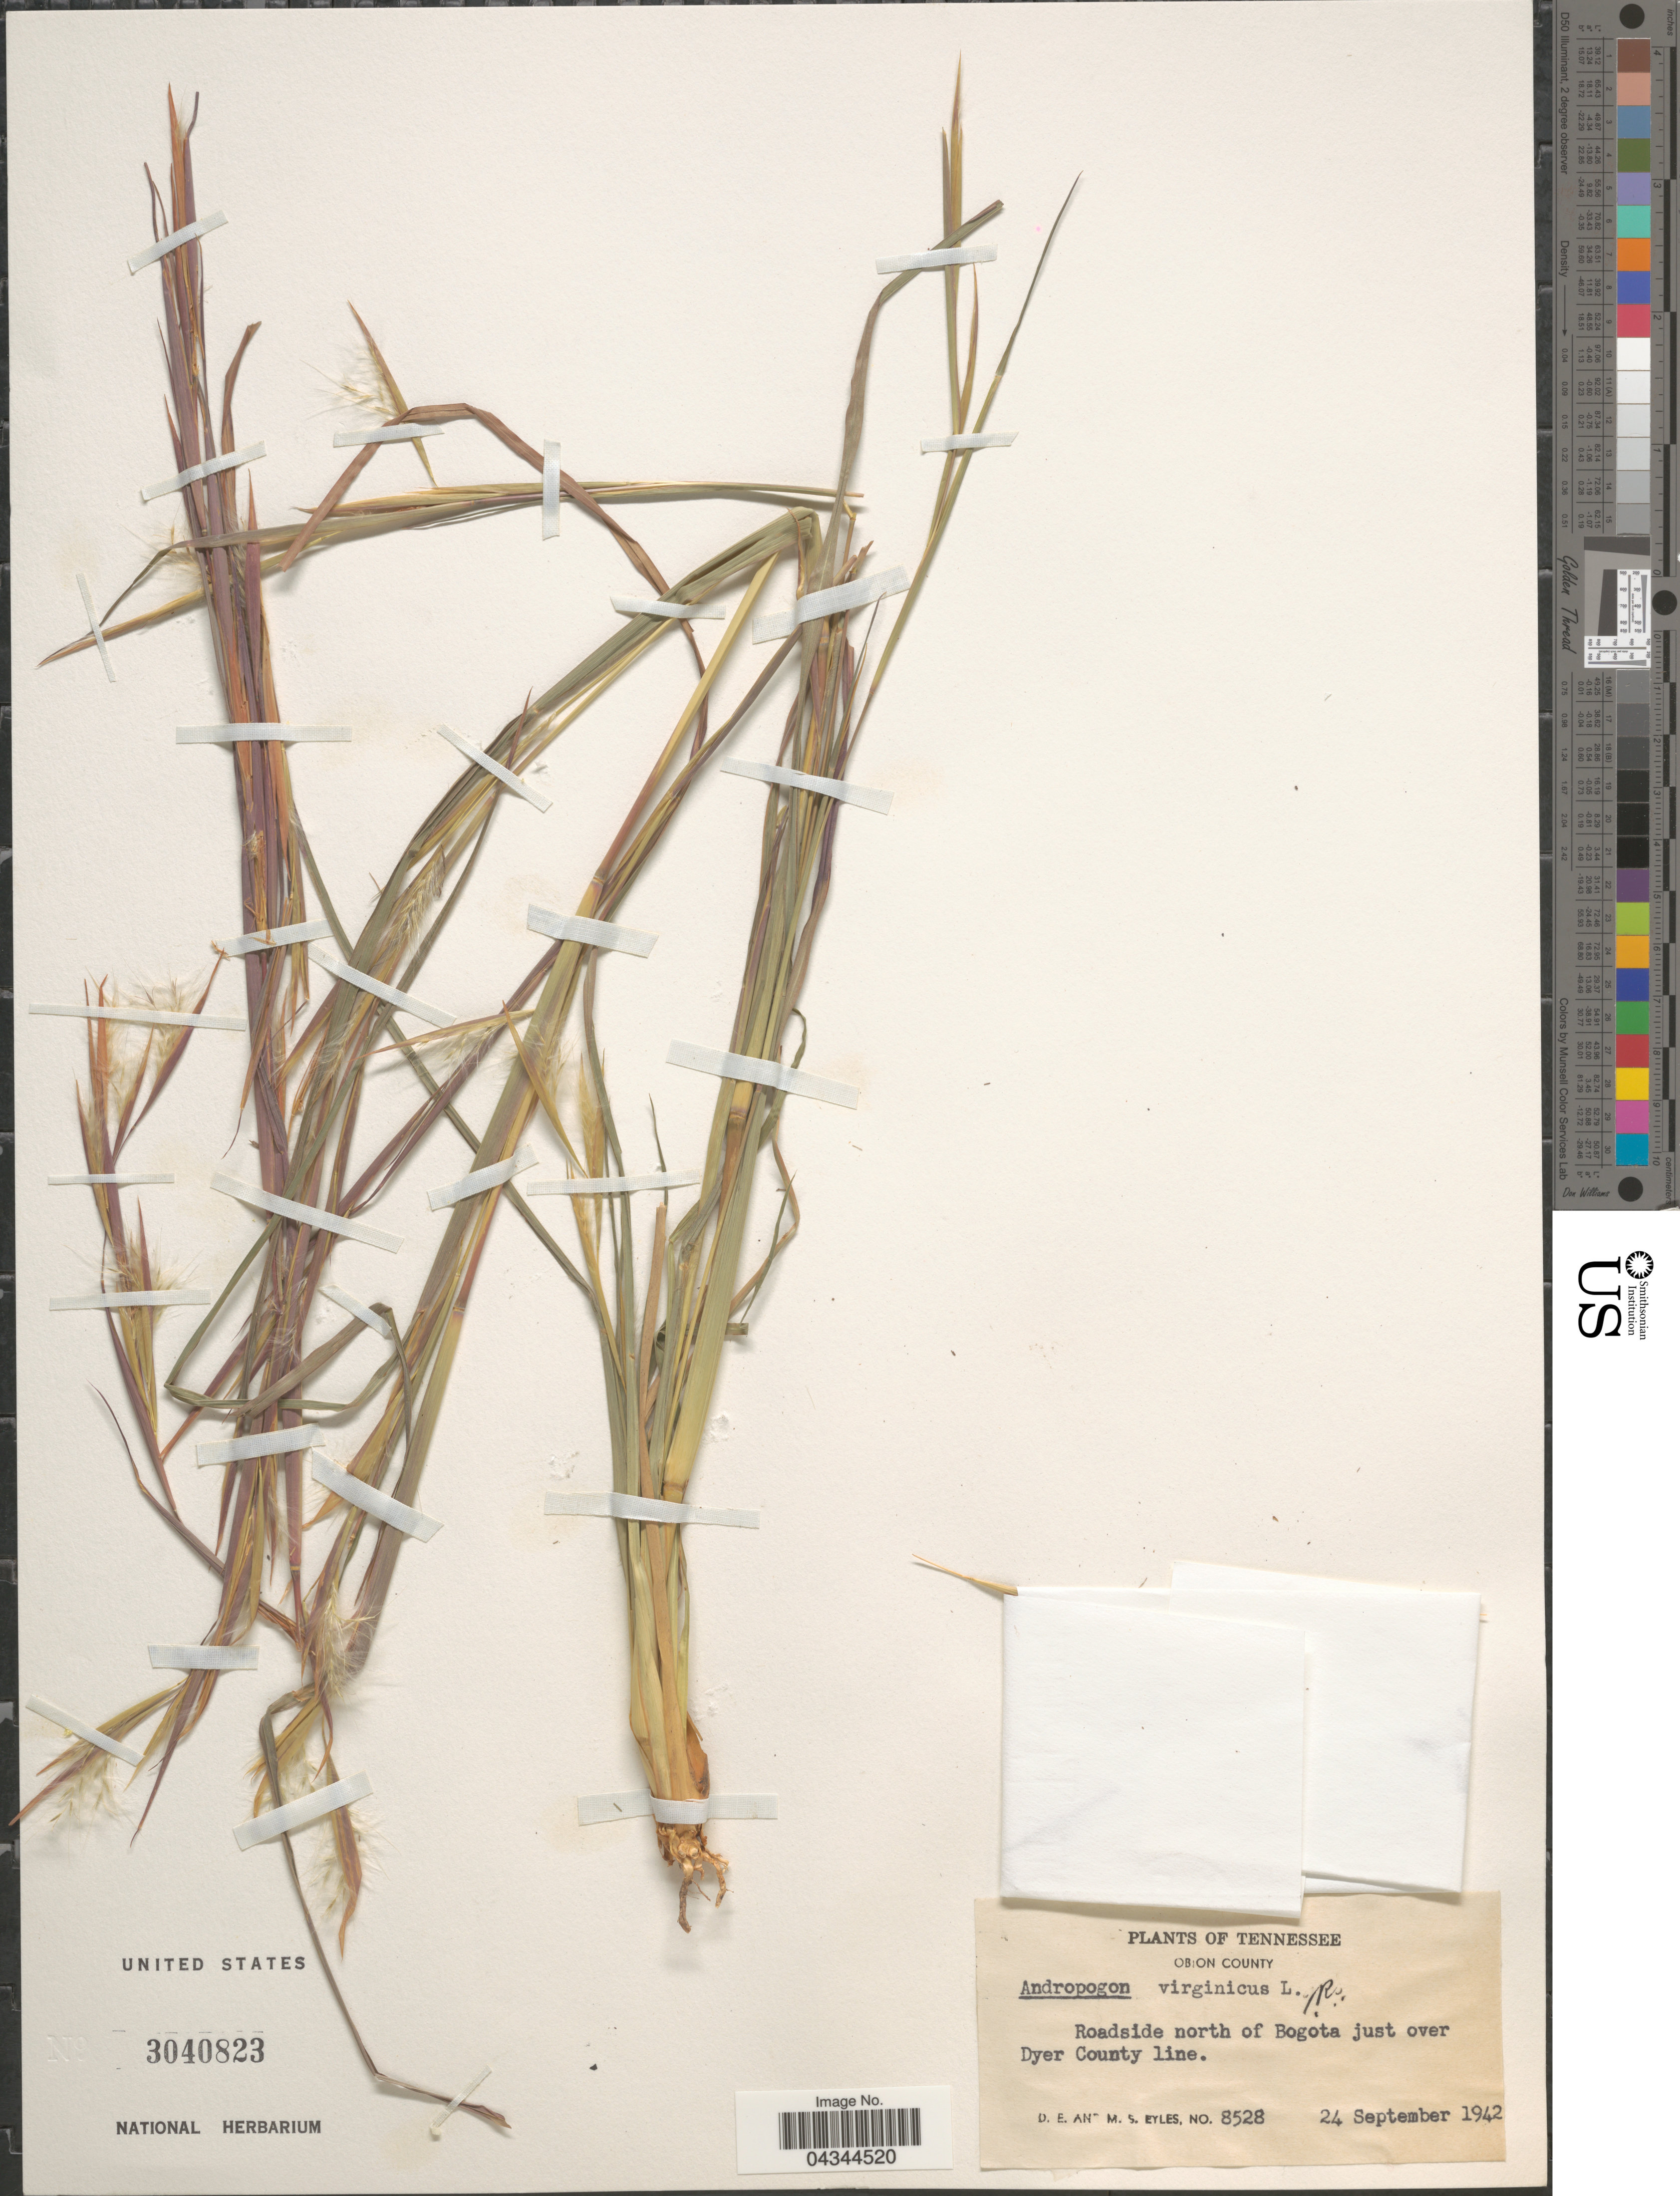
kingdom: Plantae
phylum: Tracheophyta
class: Liliopsida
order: Poales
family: Poaceae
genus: Andropogon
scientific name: Andropogon virginicus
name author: L.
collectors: D. Eyles & M. Eyles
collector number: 8528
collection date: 1942-09-24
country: United States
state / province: Tennessee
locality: Obion County. Roadside north of Bogota just over Dyer County line.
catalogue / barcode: US 3040823